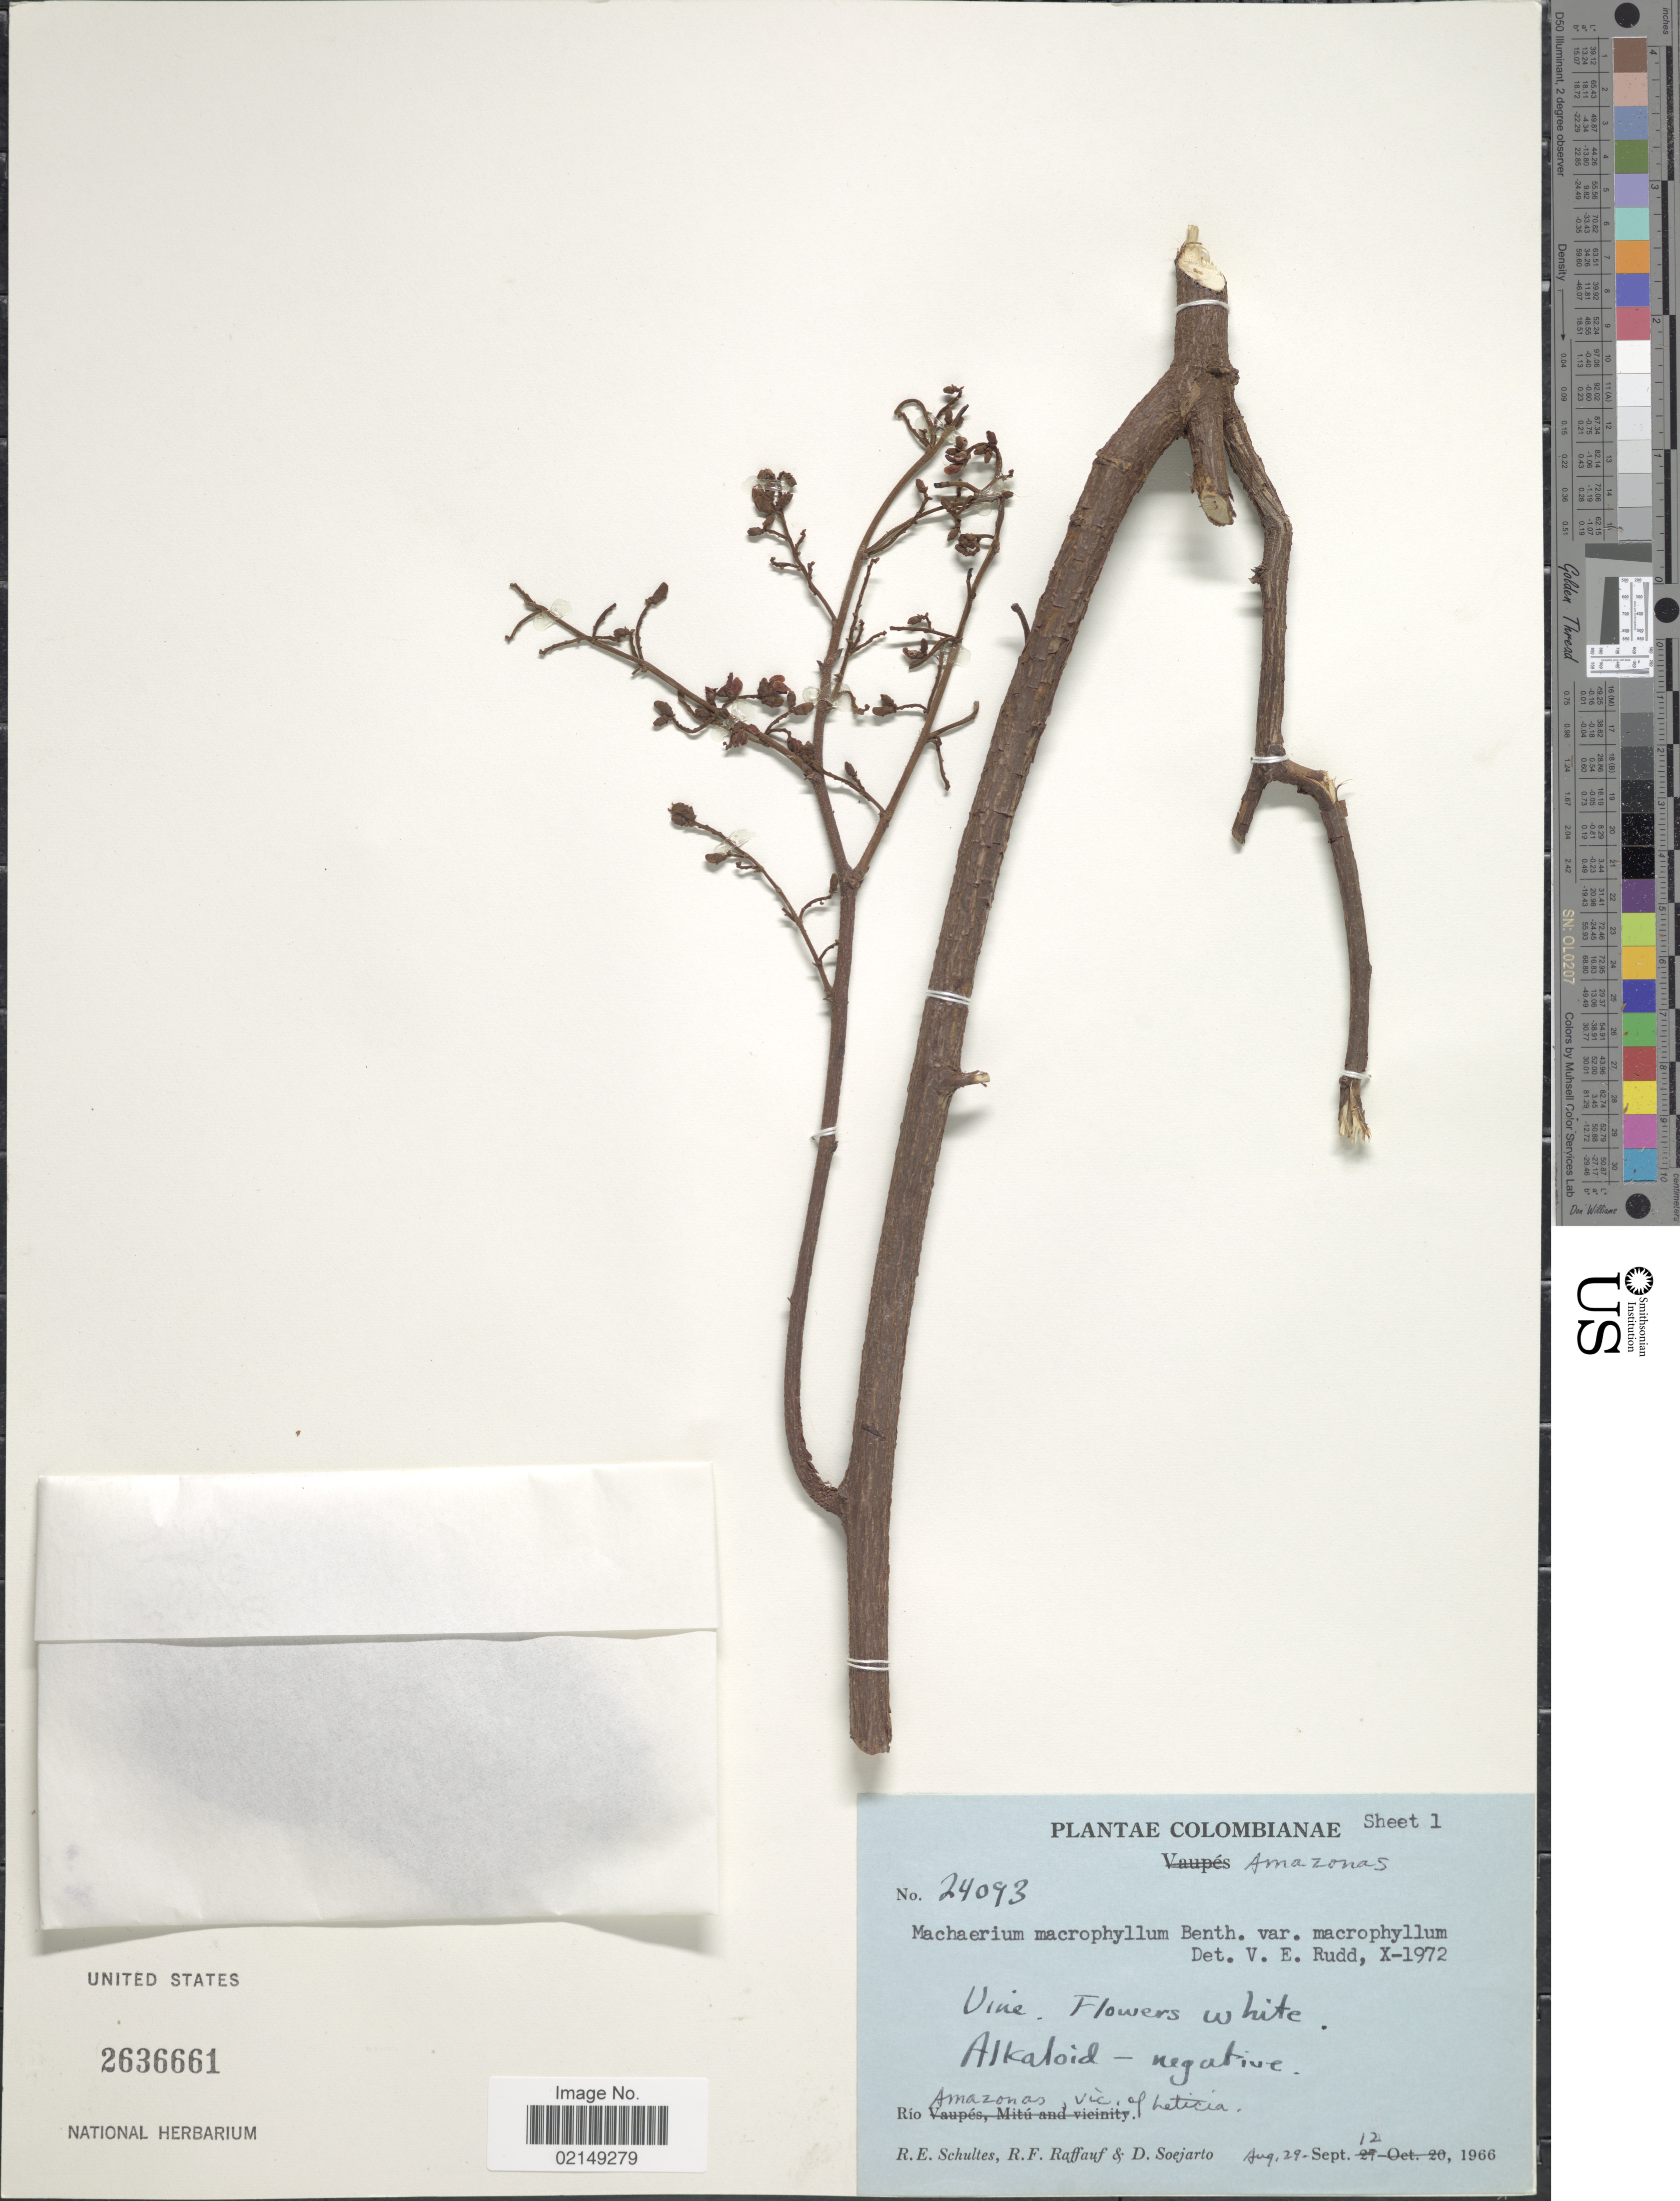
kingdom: Plantae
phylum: Tracheophyta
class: Magnoliopsida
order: Fabales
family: Fabaceae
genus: Machaerium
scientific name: Machaerium macrophyllum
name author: Benth.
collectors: R. E. Schultes, R. Raffauf & D. Soejarto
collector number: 24093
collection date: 1966-08-29/1966-09-12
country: Colombia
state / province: Amazônas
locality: Rio Amazonas, vic. of Leticia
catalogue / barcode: US 2636661